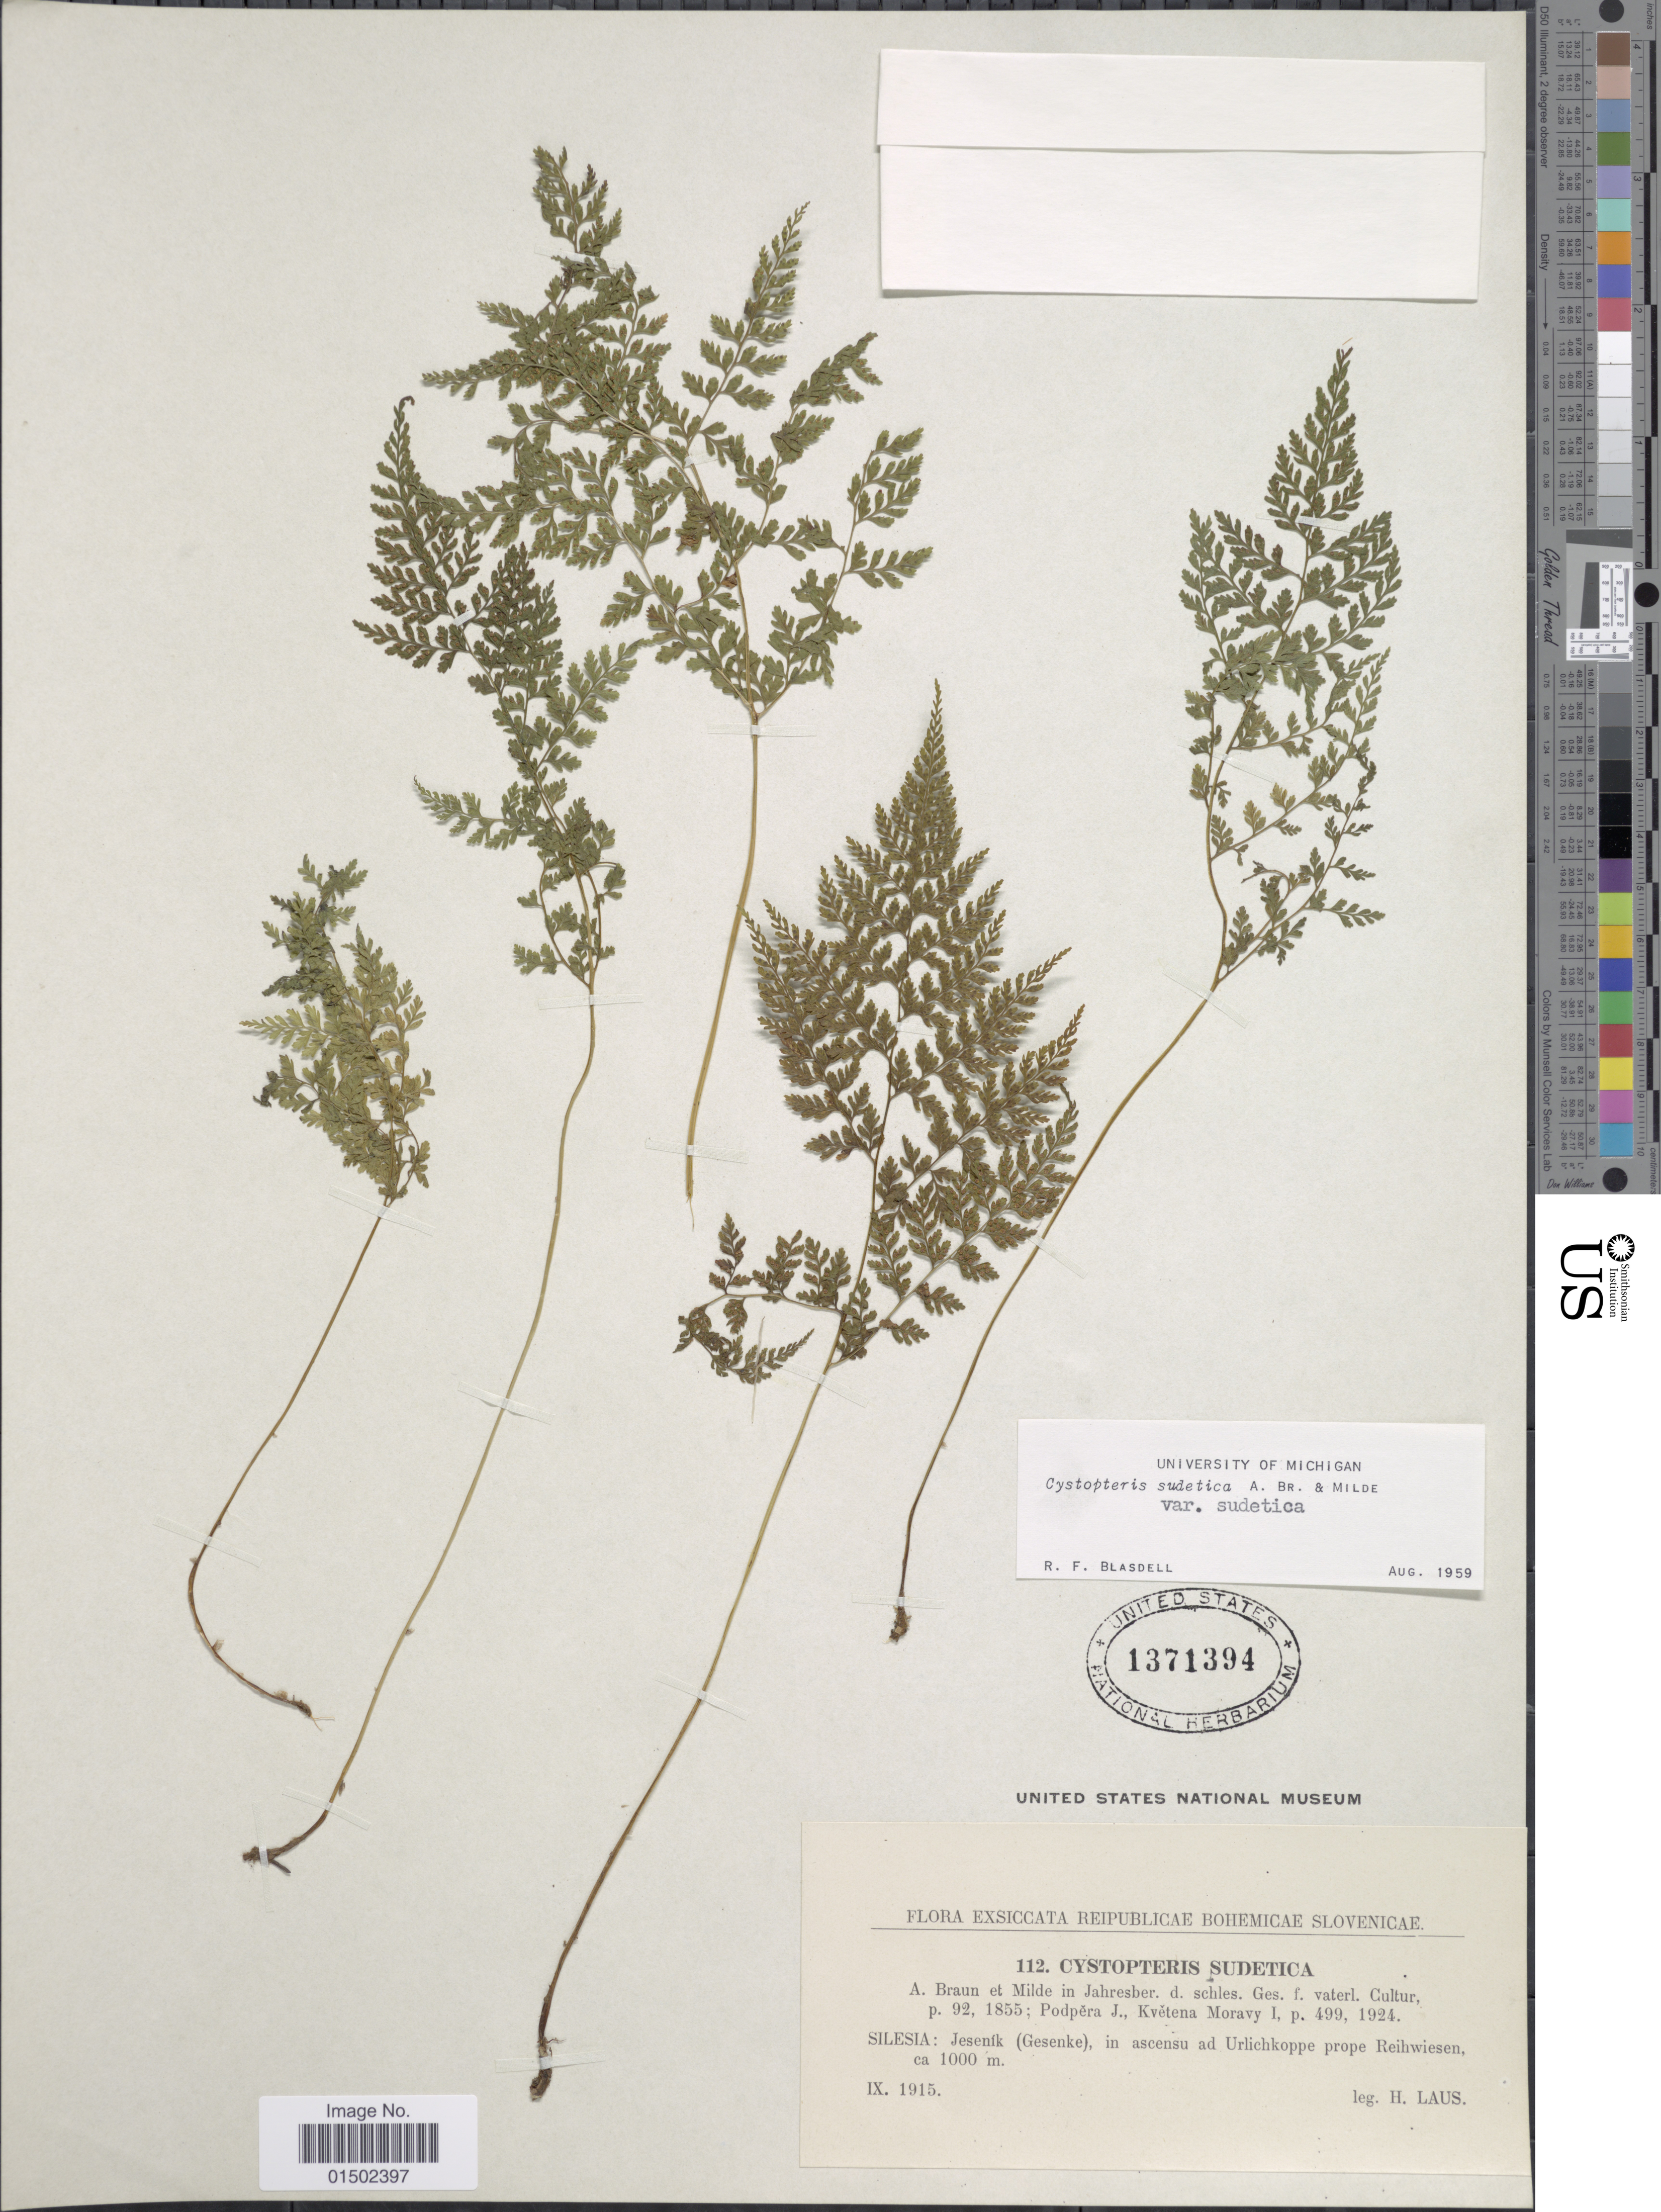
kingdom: Plantae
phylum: Tracheophyta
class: Polypodiopsida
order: Polypodiales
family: Cystopteridaceae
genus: Cystopteris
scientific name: Cystopteris sudetica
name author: A. Braun & Milde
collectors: H. Laus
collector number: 112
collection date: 1915-09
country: Czechia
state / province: Olomouc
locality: Reipublicae Bohemicae Slovenicae. Silesia: Jesenik (Gesenke), in ascensu ad Urlichkoppe prope Reihwiesen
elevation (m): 1000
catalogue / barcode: US 1371394